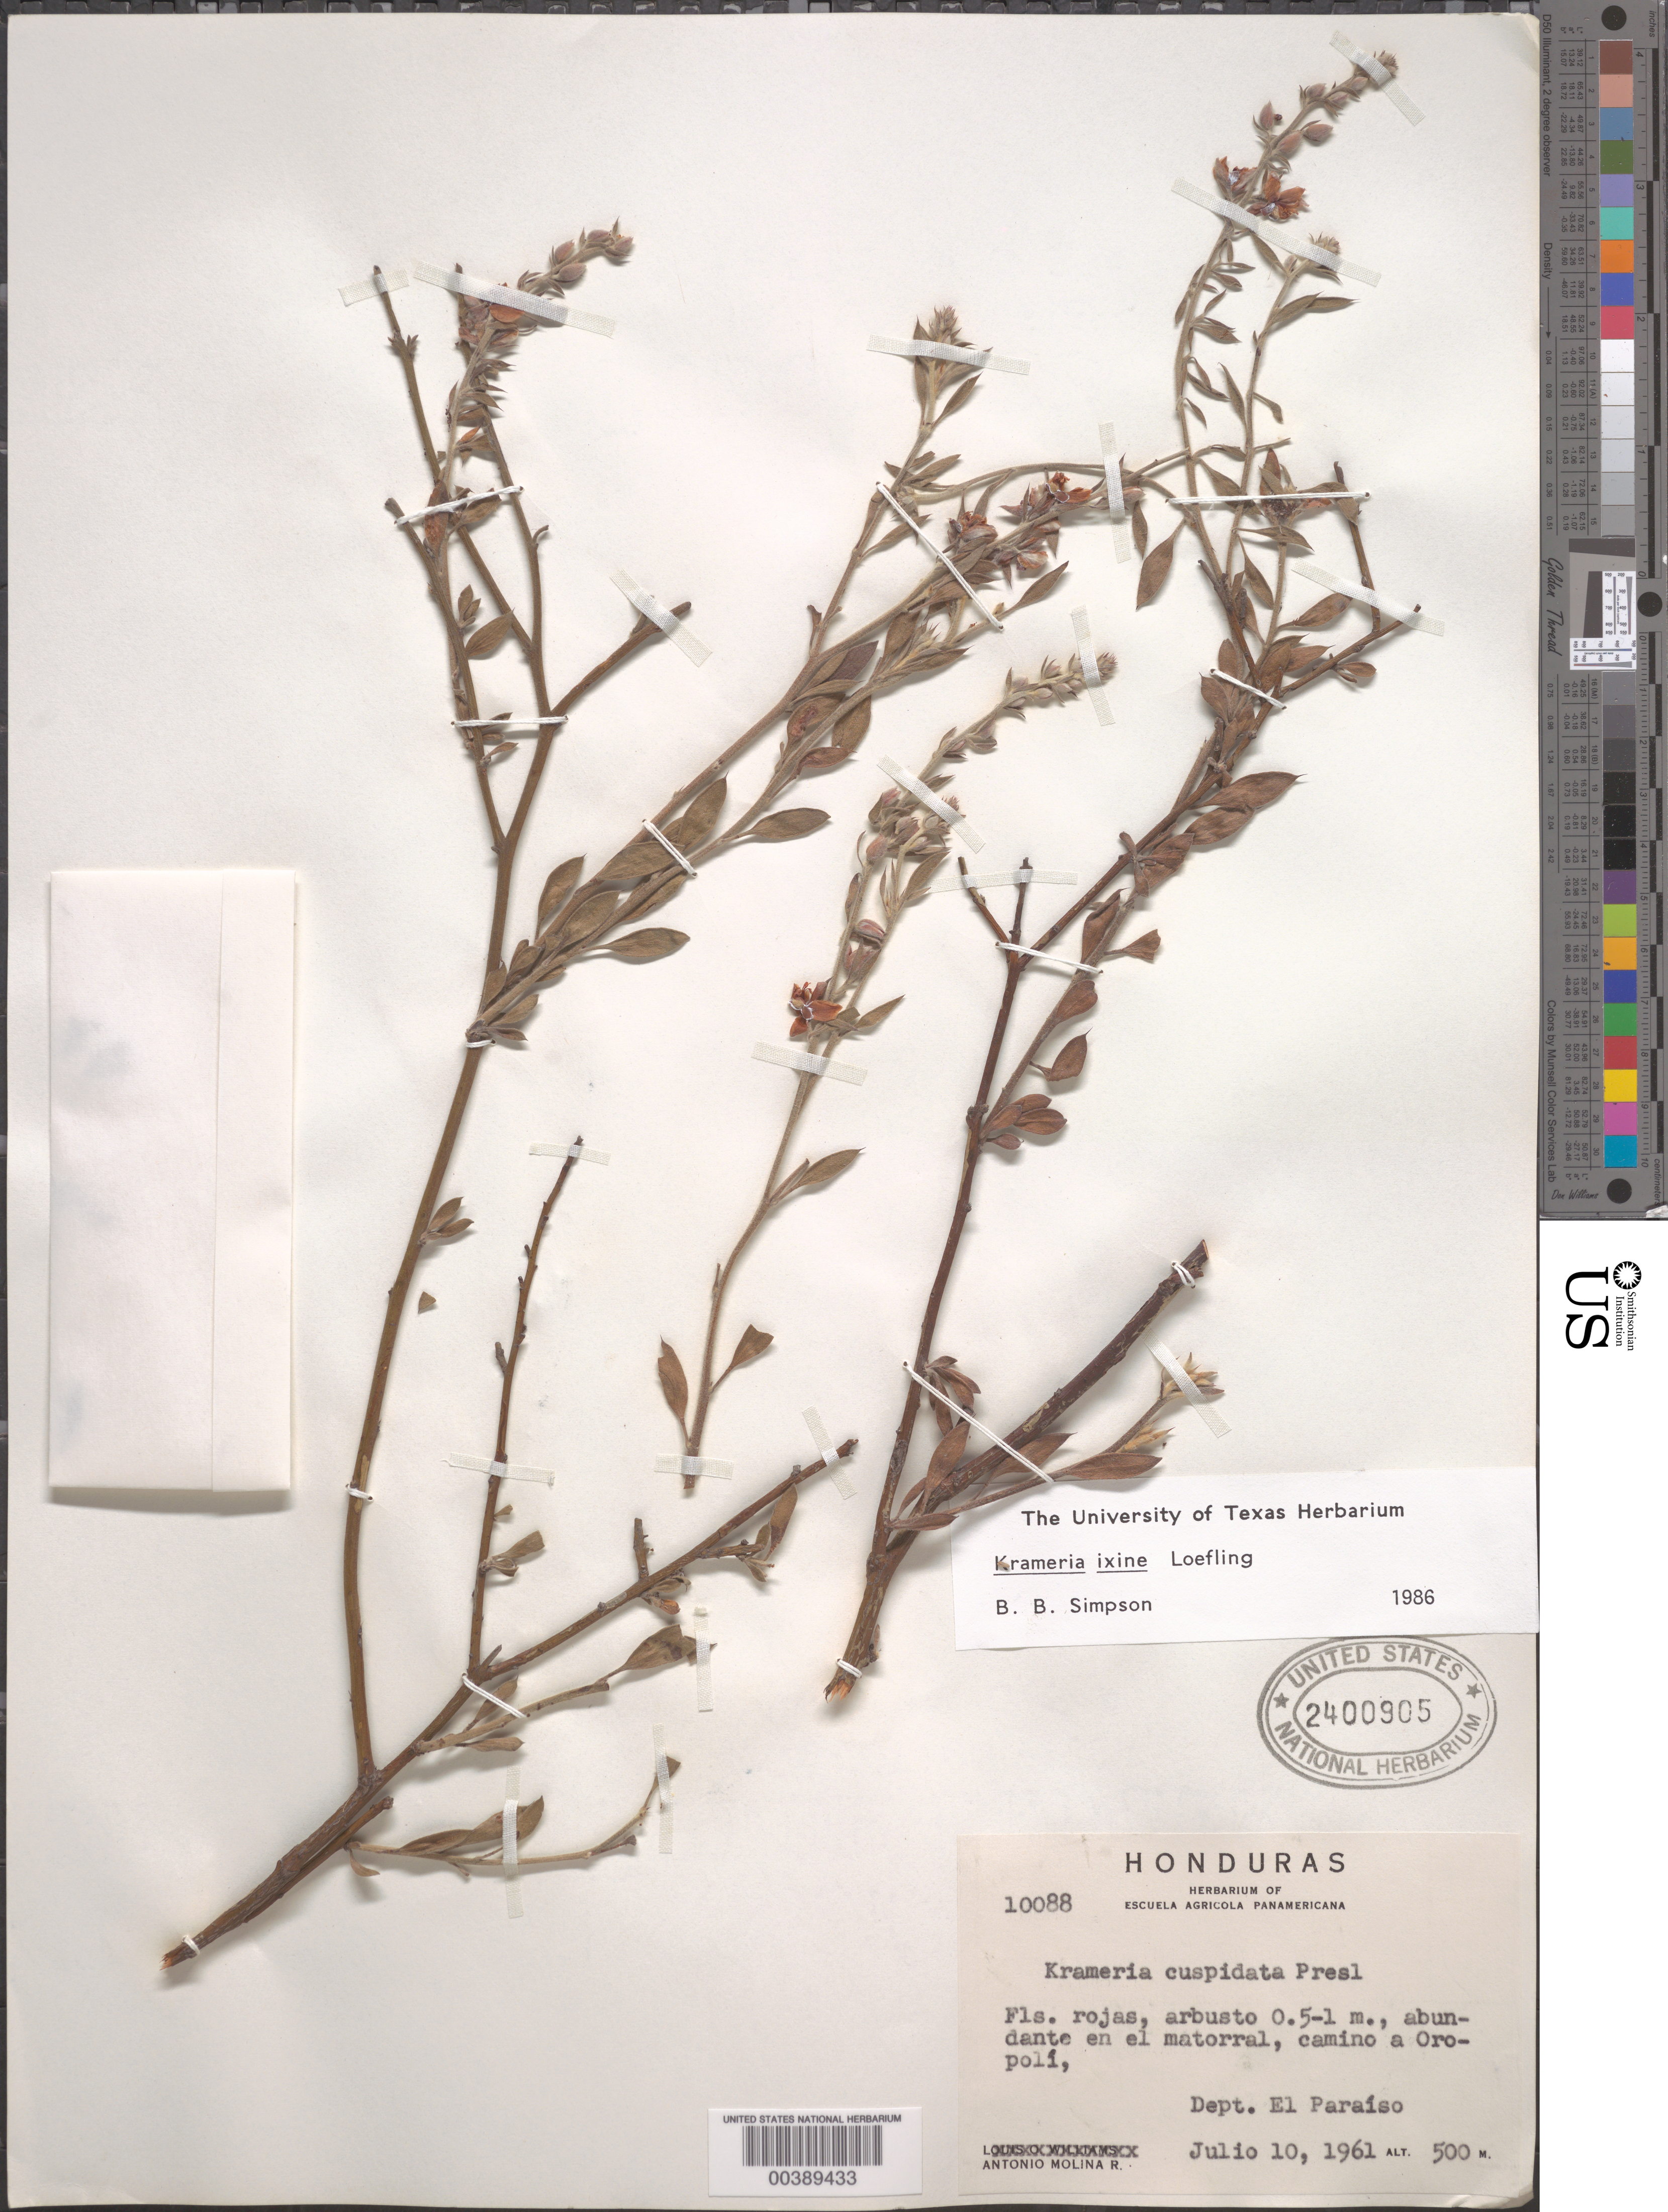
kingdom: Plantae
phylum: Tracheophyta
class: Magnoliopsida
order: Zygophyllales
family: Krameriaceae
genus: Krameria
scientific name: Krameria ixine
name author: L.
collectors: A. Molina R.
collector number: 10088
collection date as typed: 10 Jul 1961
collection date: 1961-07-10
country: Honduras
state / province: El Paraíso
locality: Camino a Oropoli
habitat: En el matorral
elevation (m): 500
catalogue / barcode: US 2400905